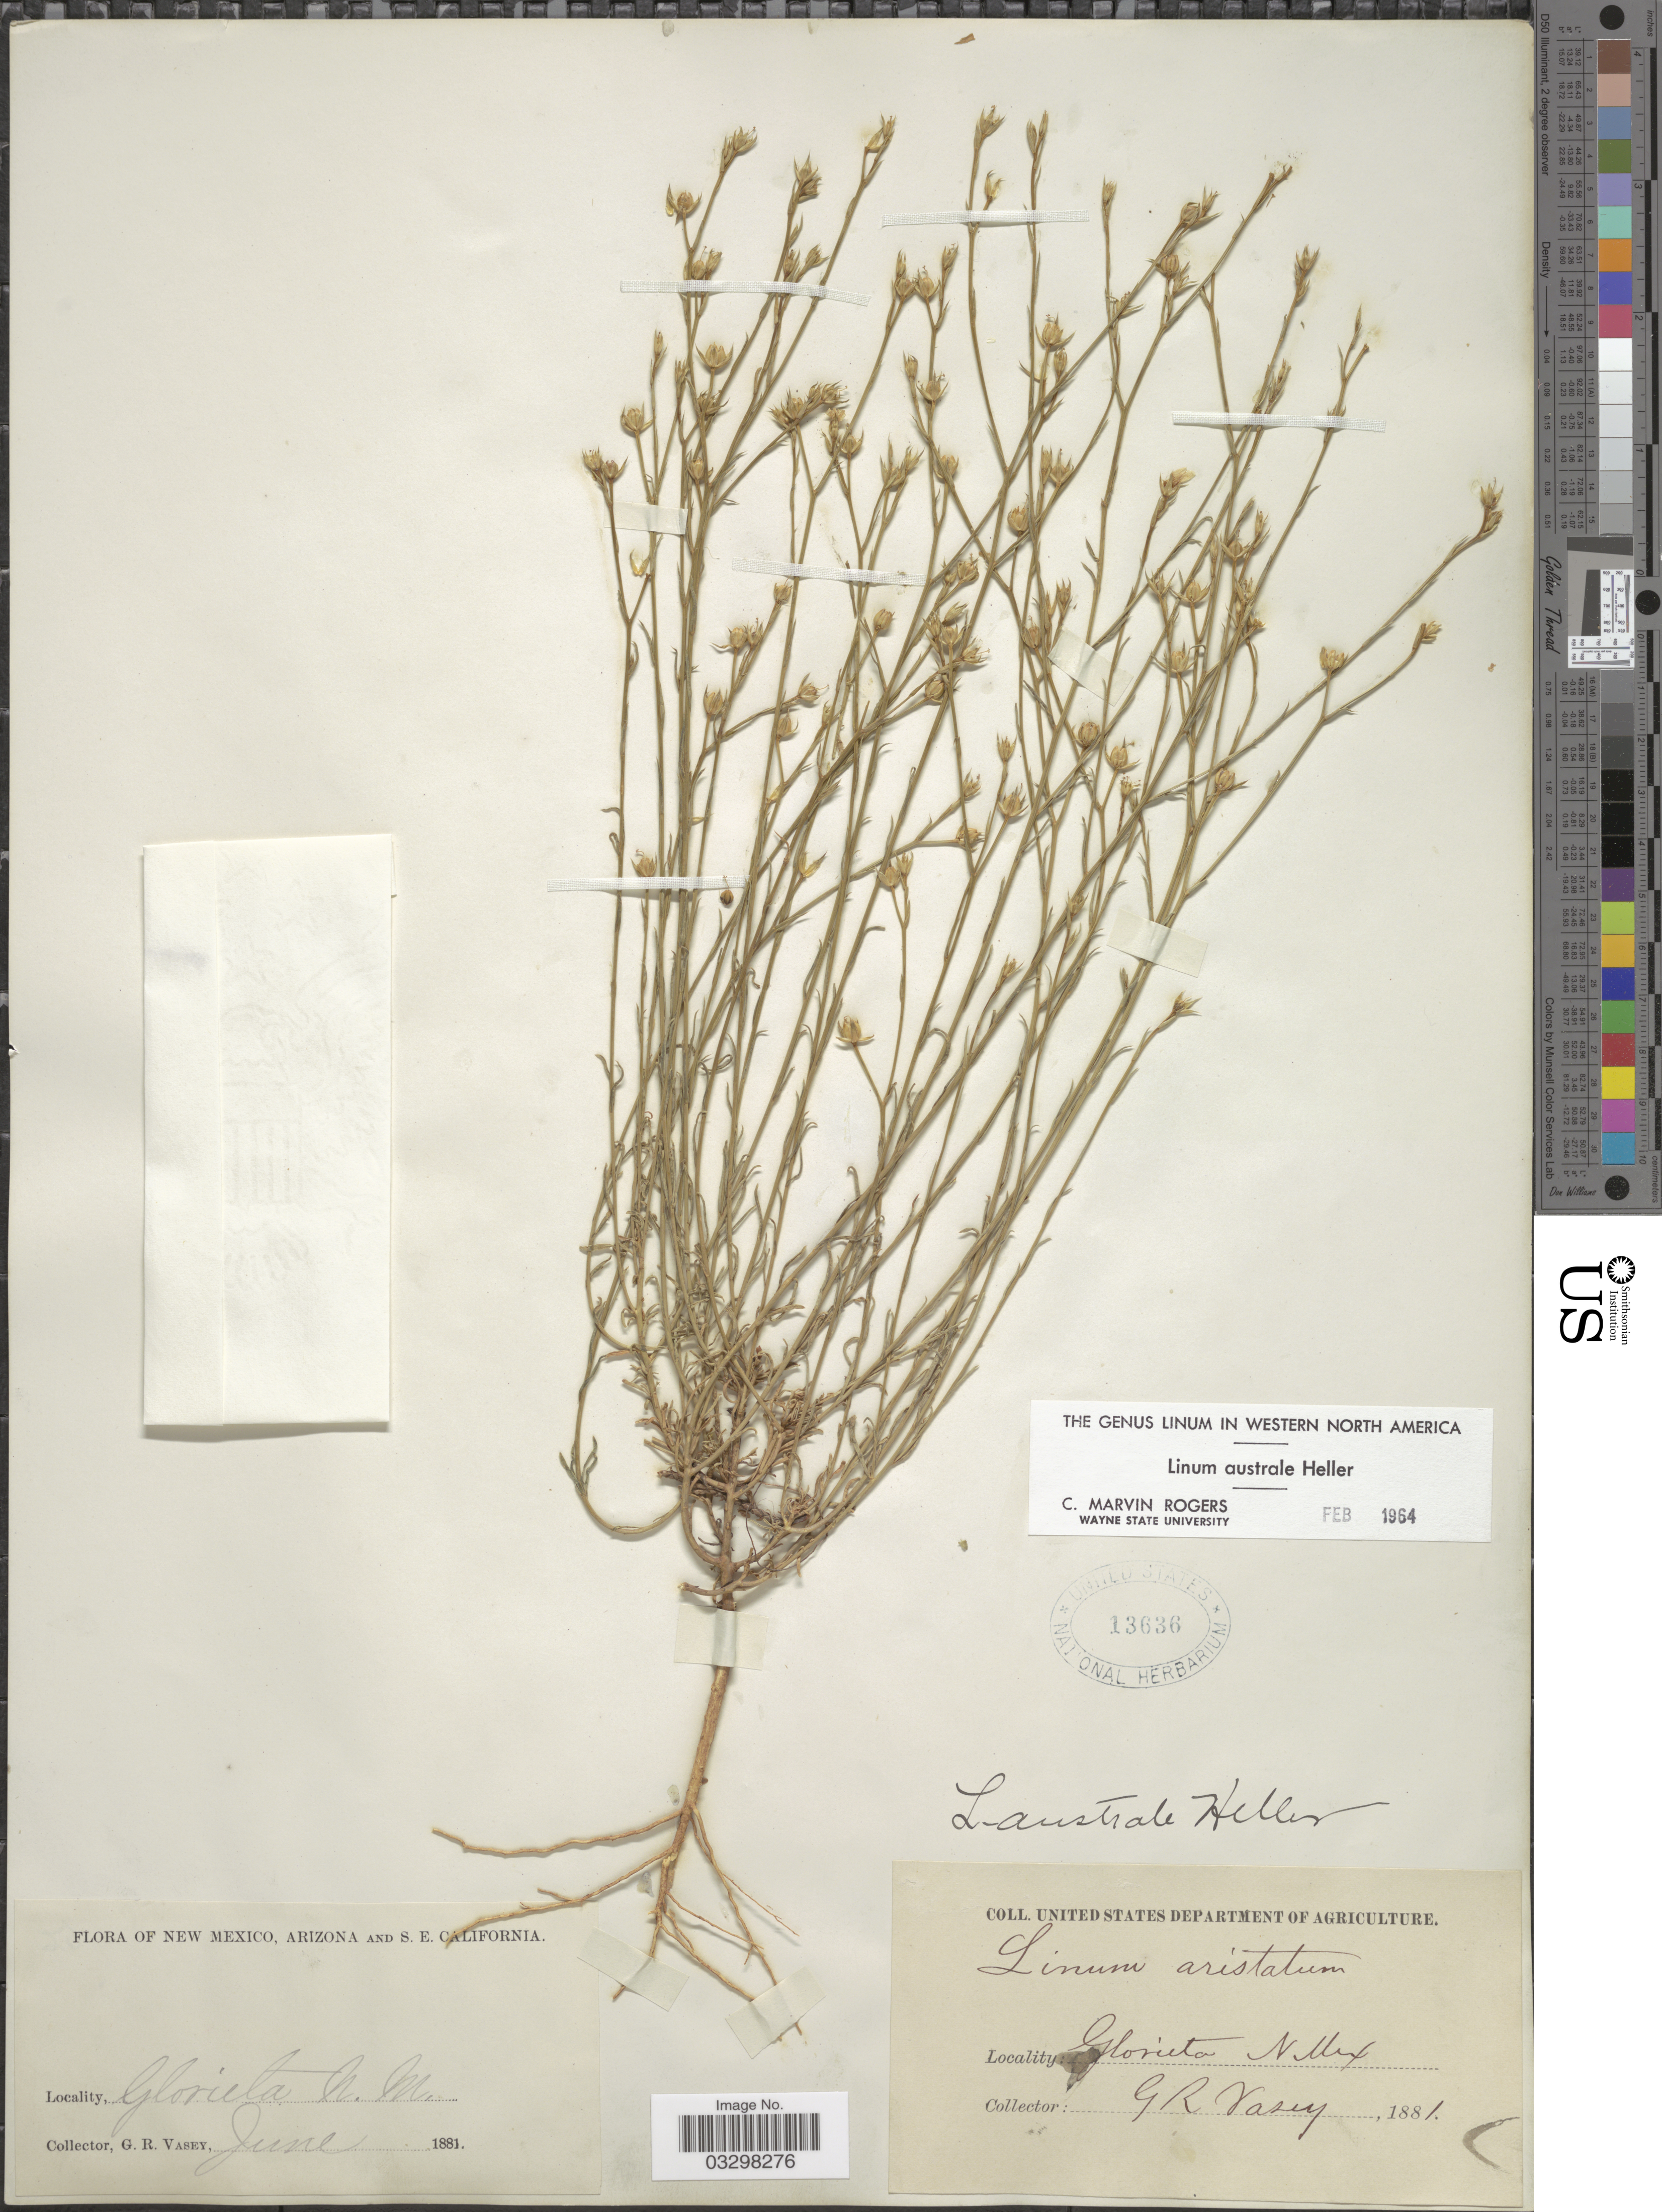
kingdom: Plantae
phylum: Tracheophyta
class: Magnoliopsida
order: Malpighiales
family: Linaceae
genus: Linum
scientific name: Linum australe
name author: A. Heller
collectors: G. R. Vasey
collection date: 1881-06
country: United States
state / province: New Mexico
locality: Glorieta.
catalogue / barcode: US 13636